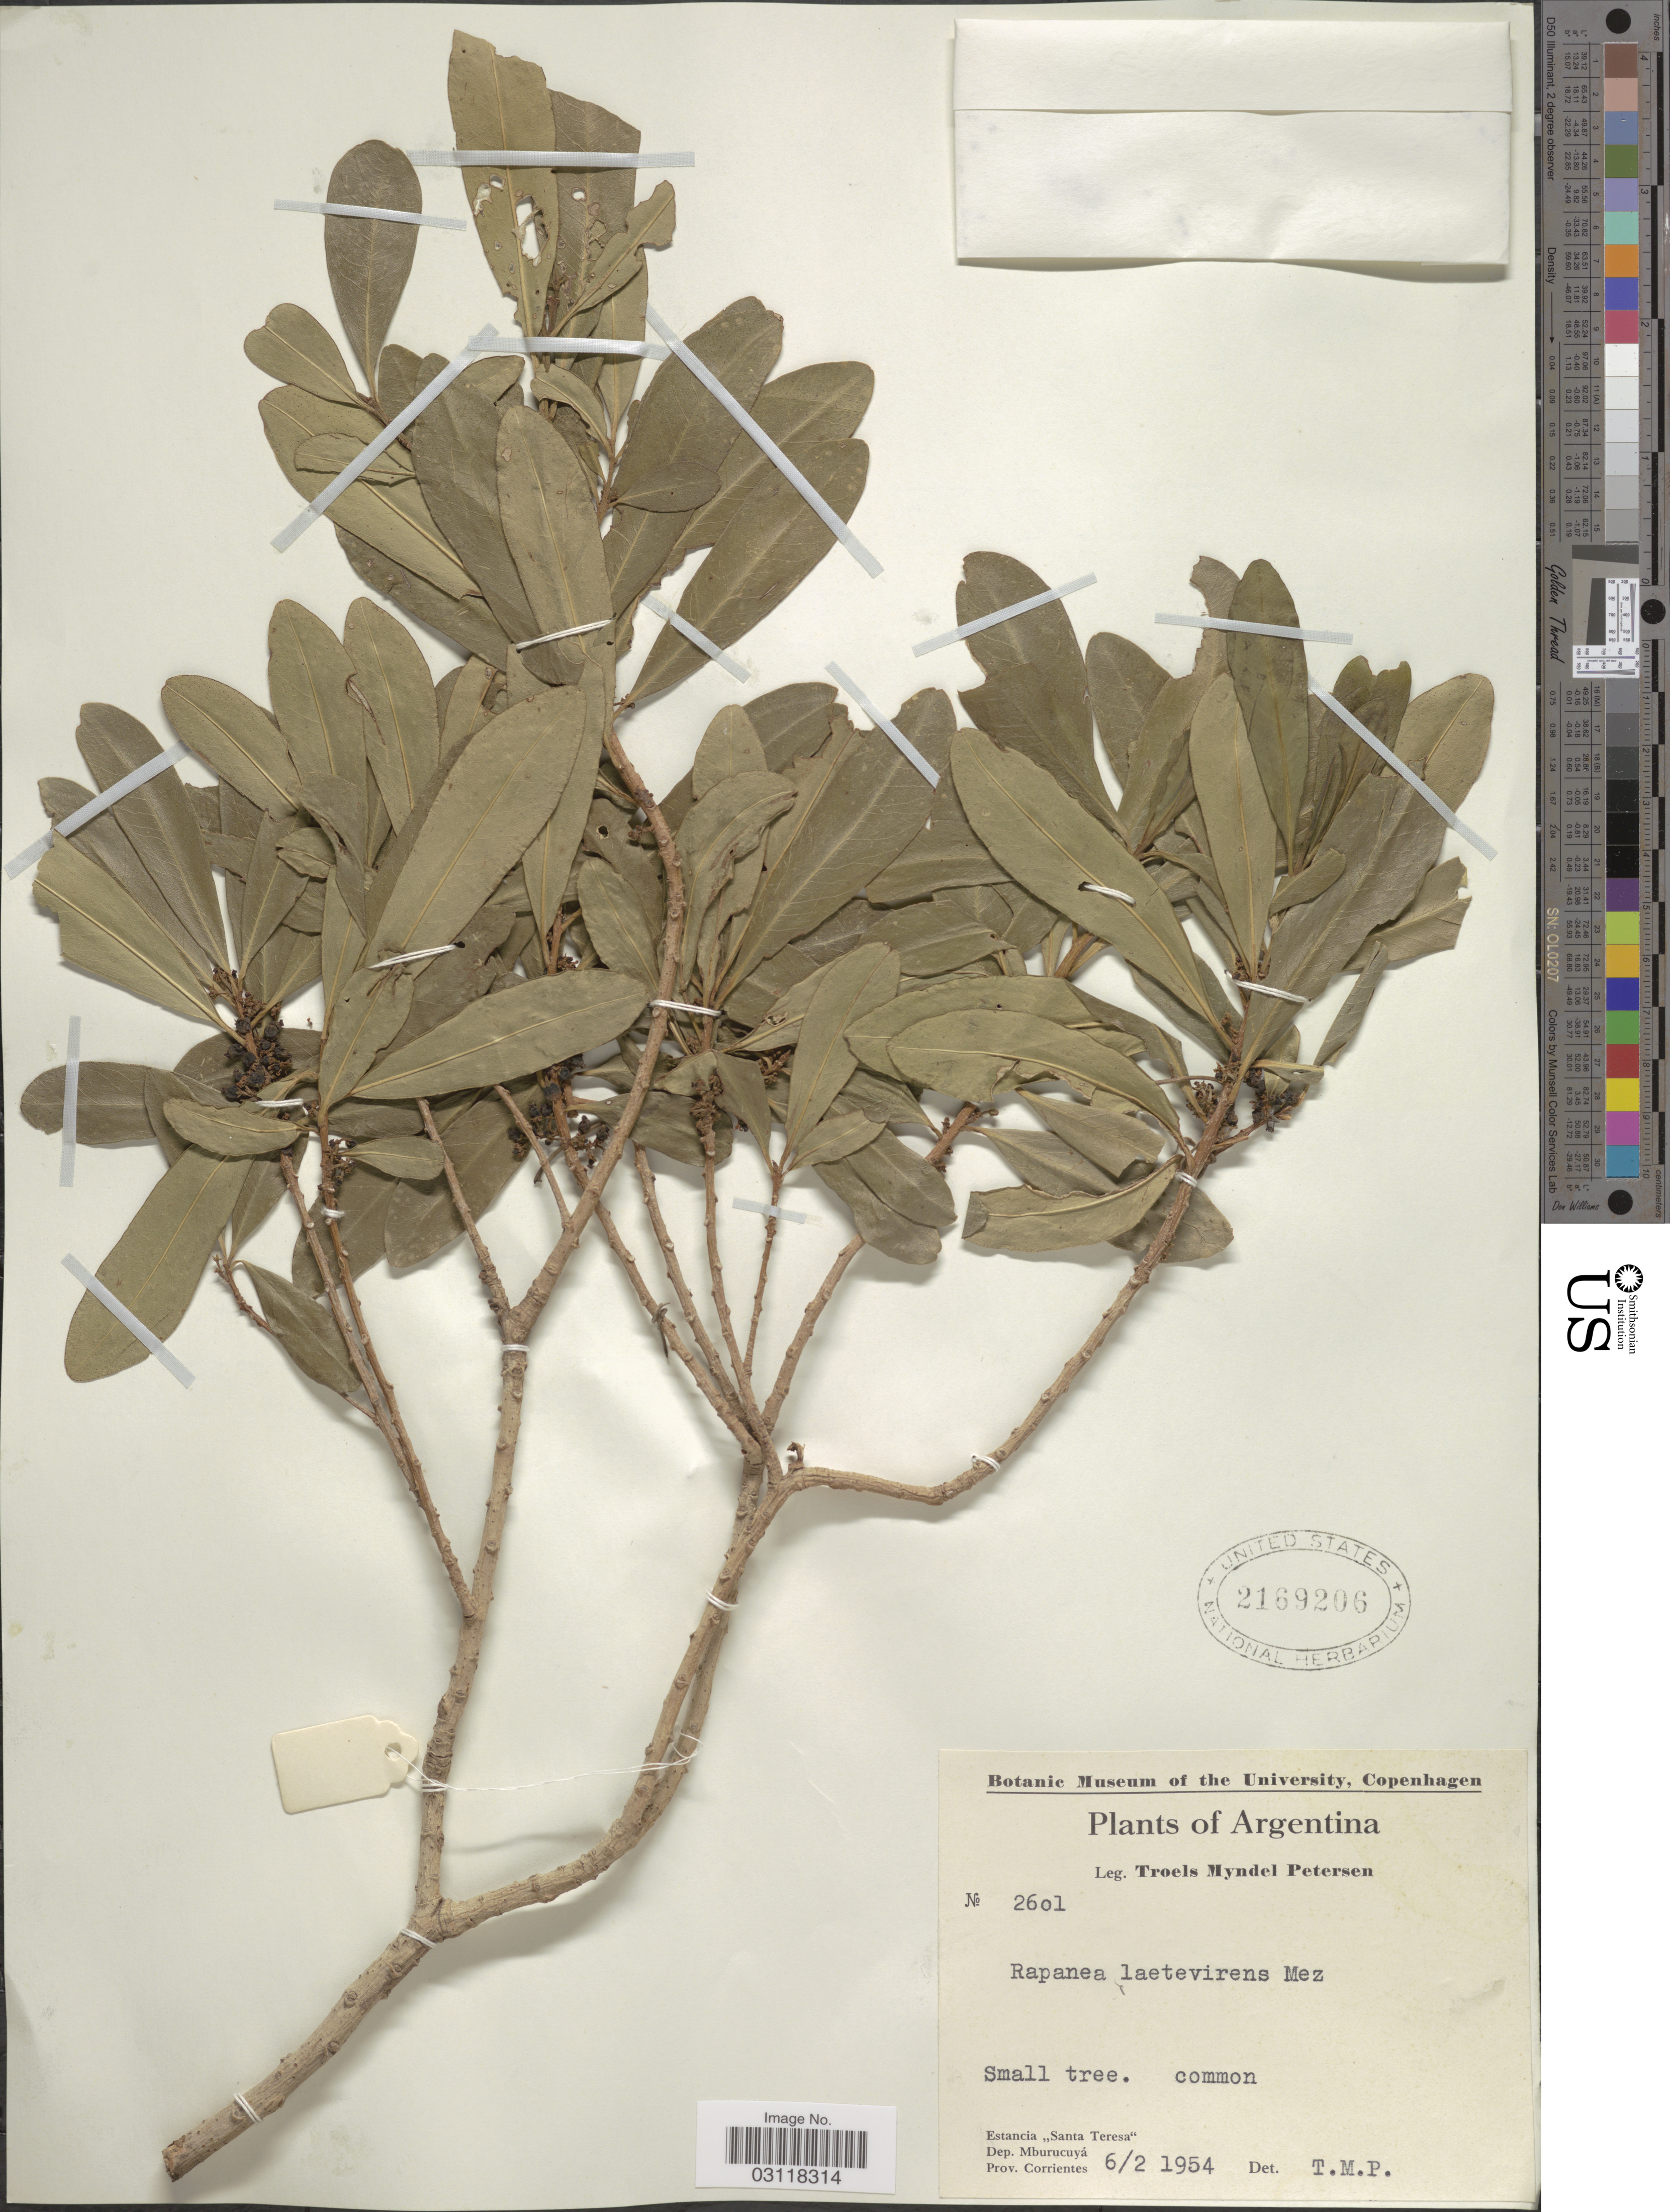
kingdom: Plantae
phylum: Tracheophyta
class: Magnoliopsida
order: Ericales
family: Primulaceae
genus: Rapanea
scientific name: Rapanea laetevirens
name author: Mez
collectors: T. M. Petersen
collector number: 2601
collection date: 1954-02-06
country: Argentina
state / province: Corrientes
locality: Estancia "Santa Teresa". Dep. Mburucuyá. Prov. Corrientes.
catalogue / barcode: US 2169206